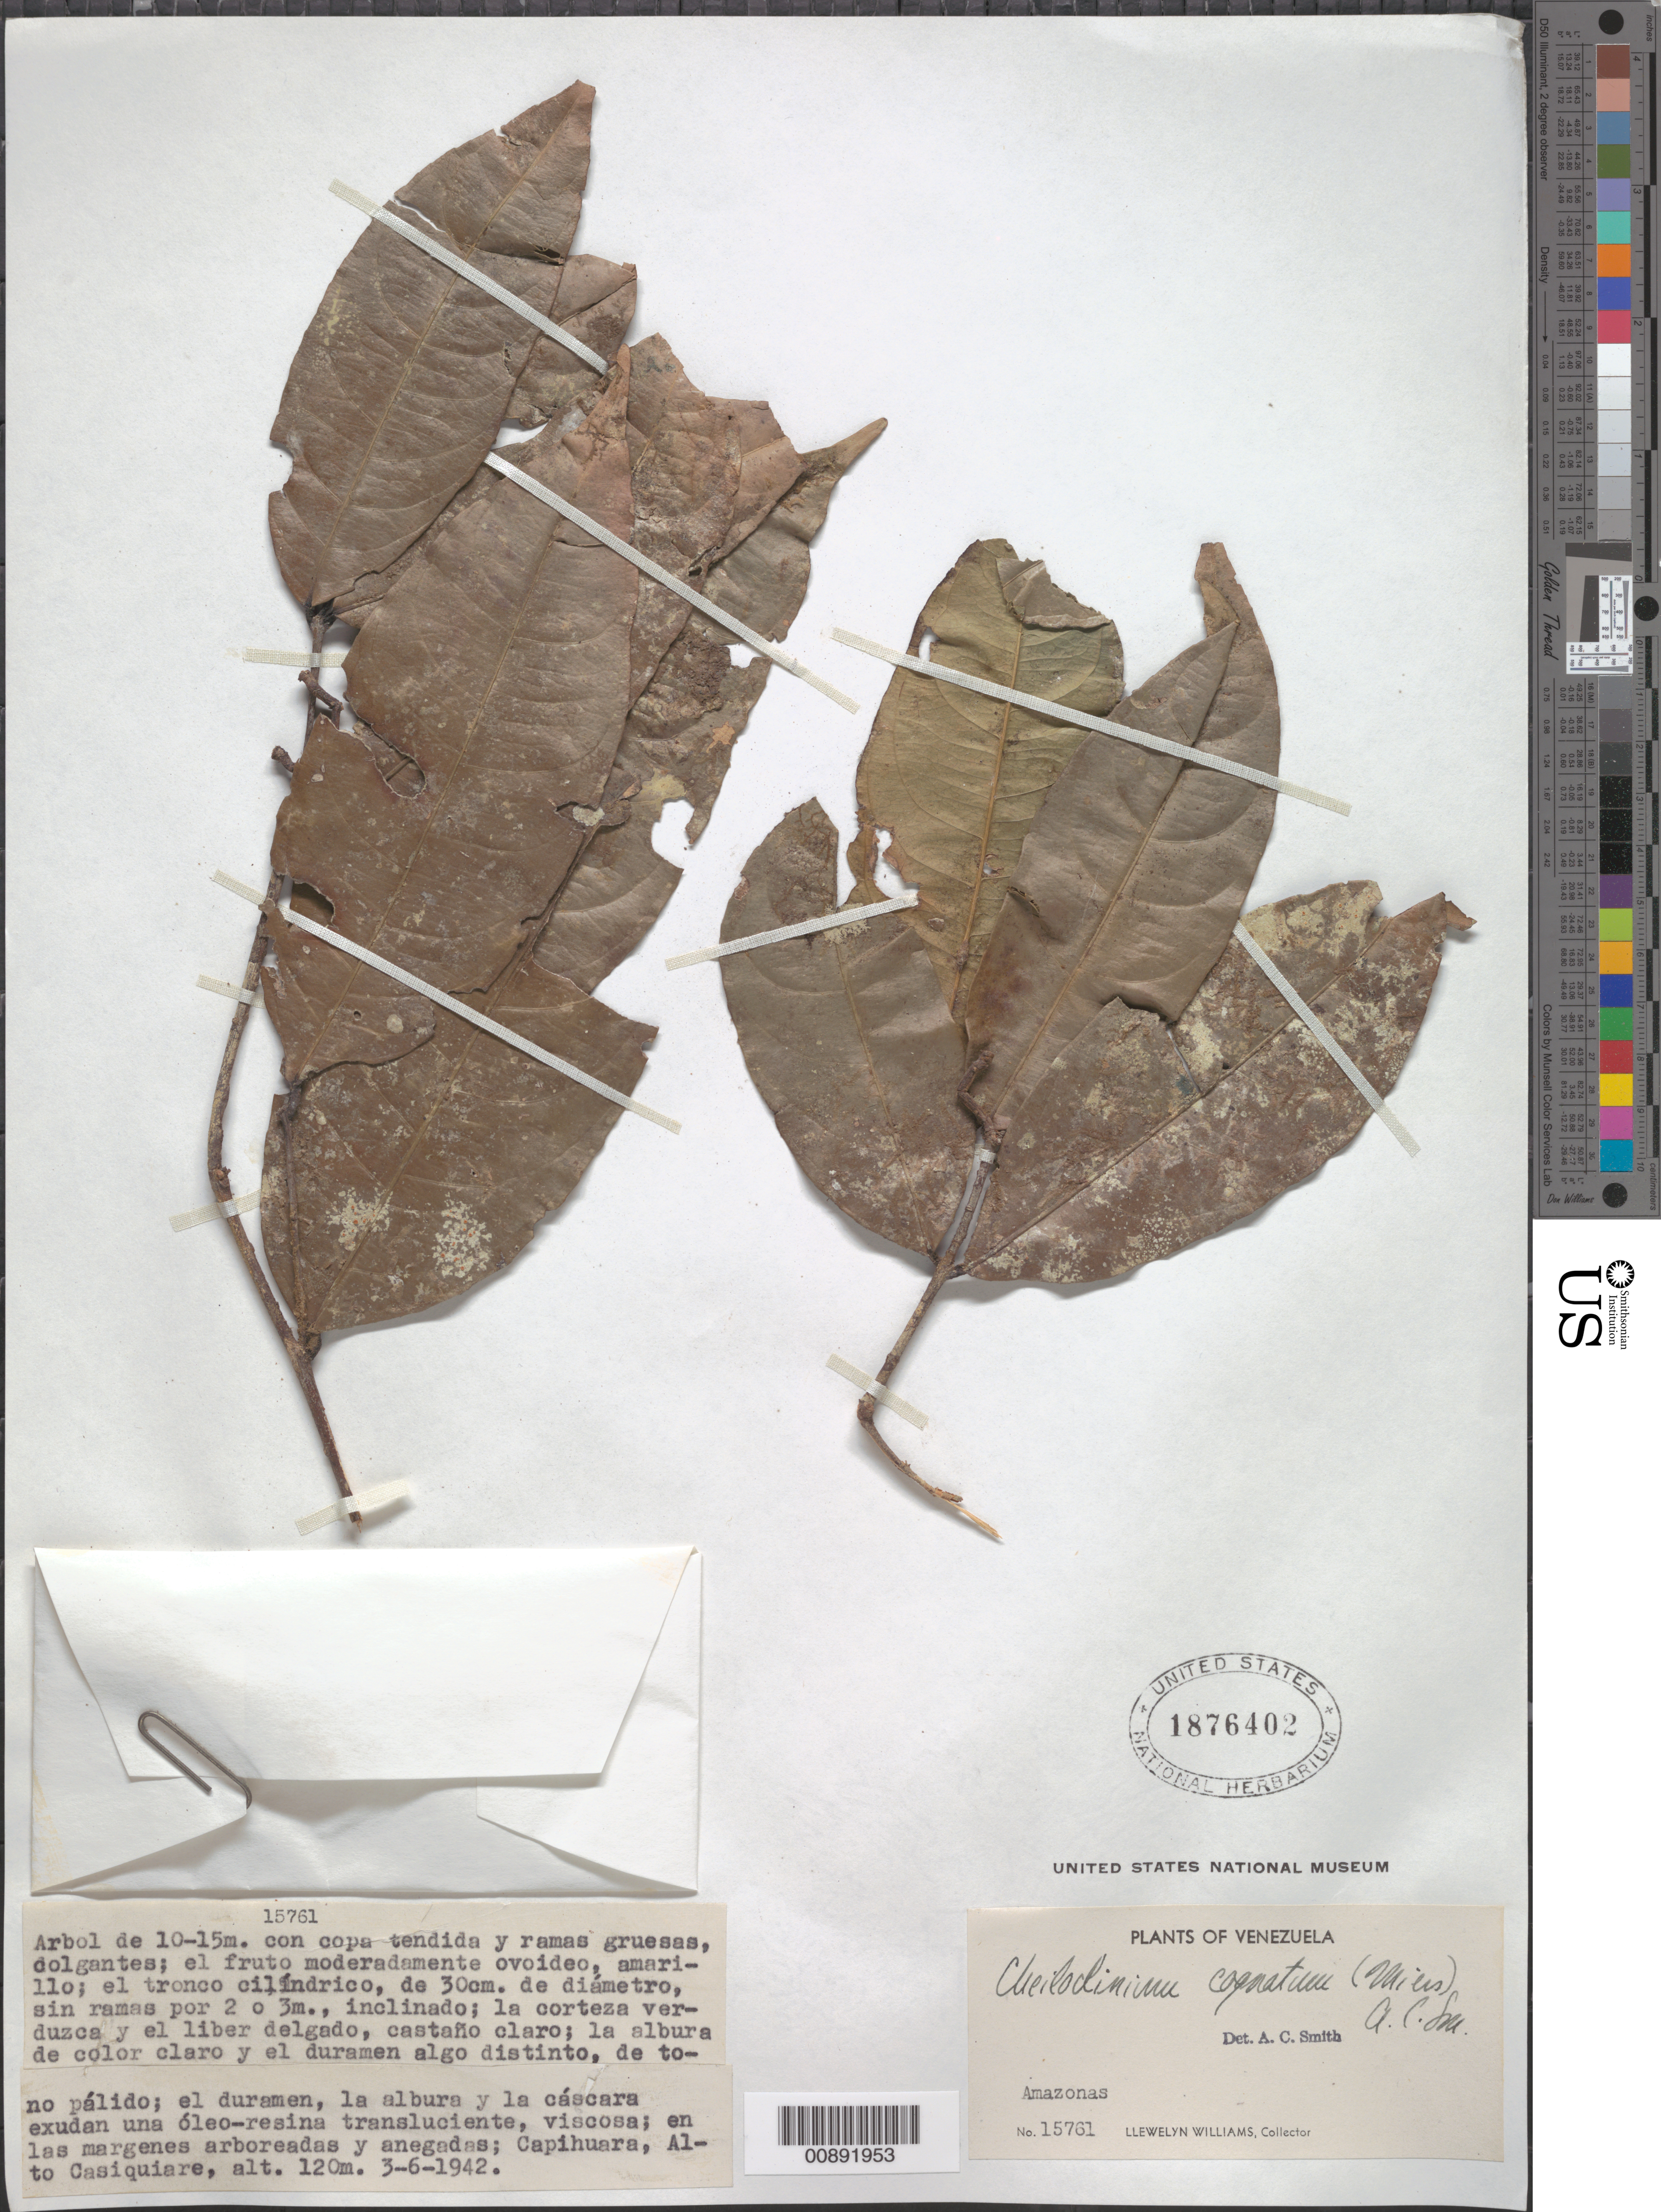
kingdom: Plantae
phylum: Tracheophyta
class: Magnoliopsida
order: Celastrales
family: Celastraceae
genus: Cheiloclinium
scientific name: Cheiloclinium cognatum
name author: (Miers) A.C. Sm.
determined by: Smith, A. C.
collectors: Ll. Williams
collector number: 15761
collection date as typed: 3-Jun-42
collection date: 1942-06-03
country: Venezuela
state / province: Amazonas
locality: Capihuara, Alto Casiquiare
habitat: Margenes arboreadas y anegadas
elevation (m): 120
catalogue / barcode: US 1876402